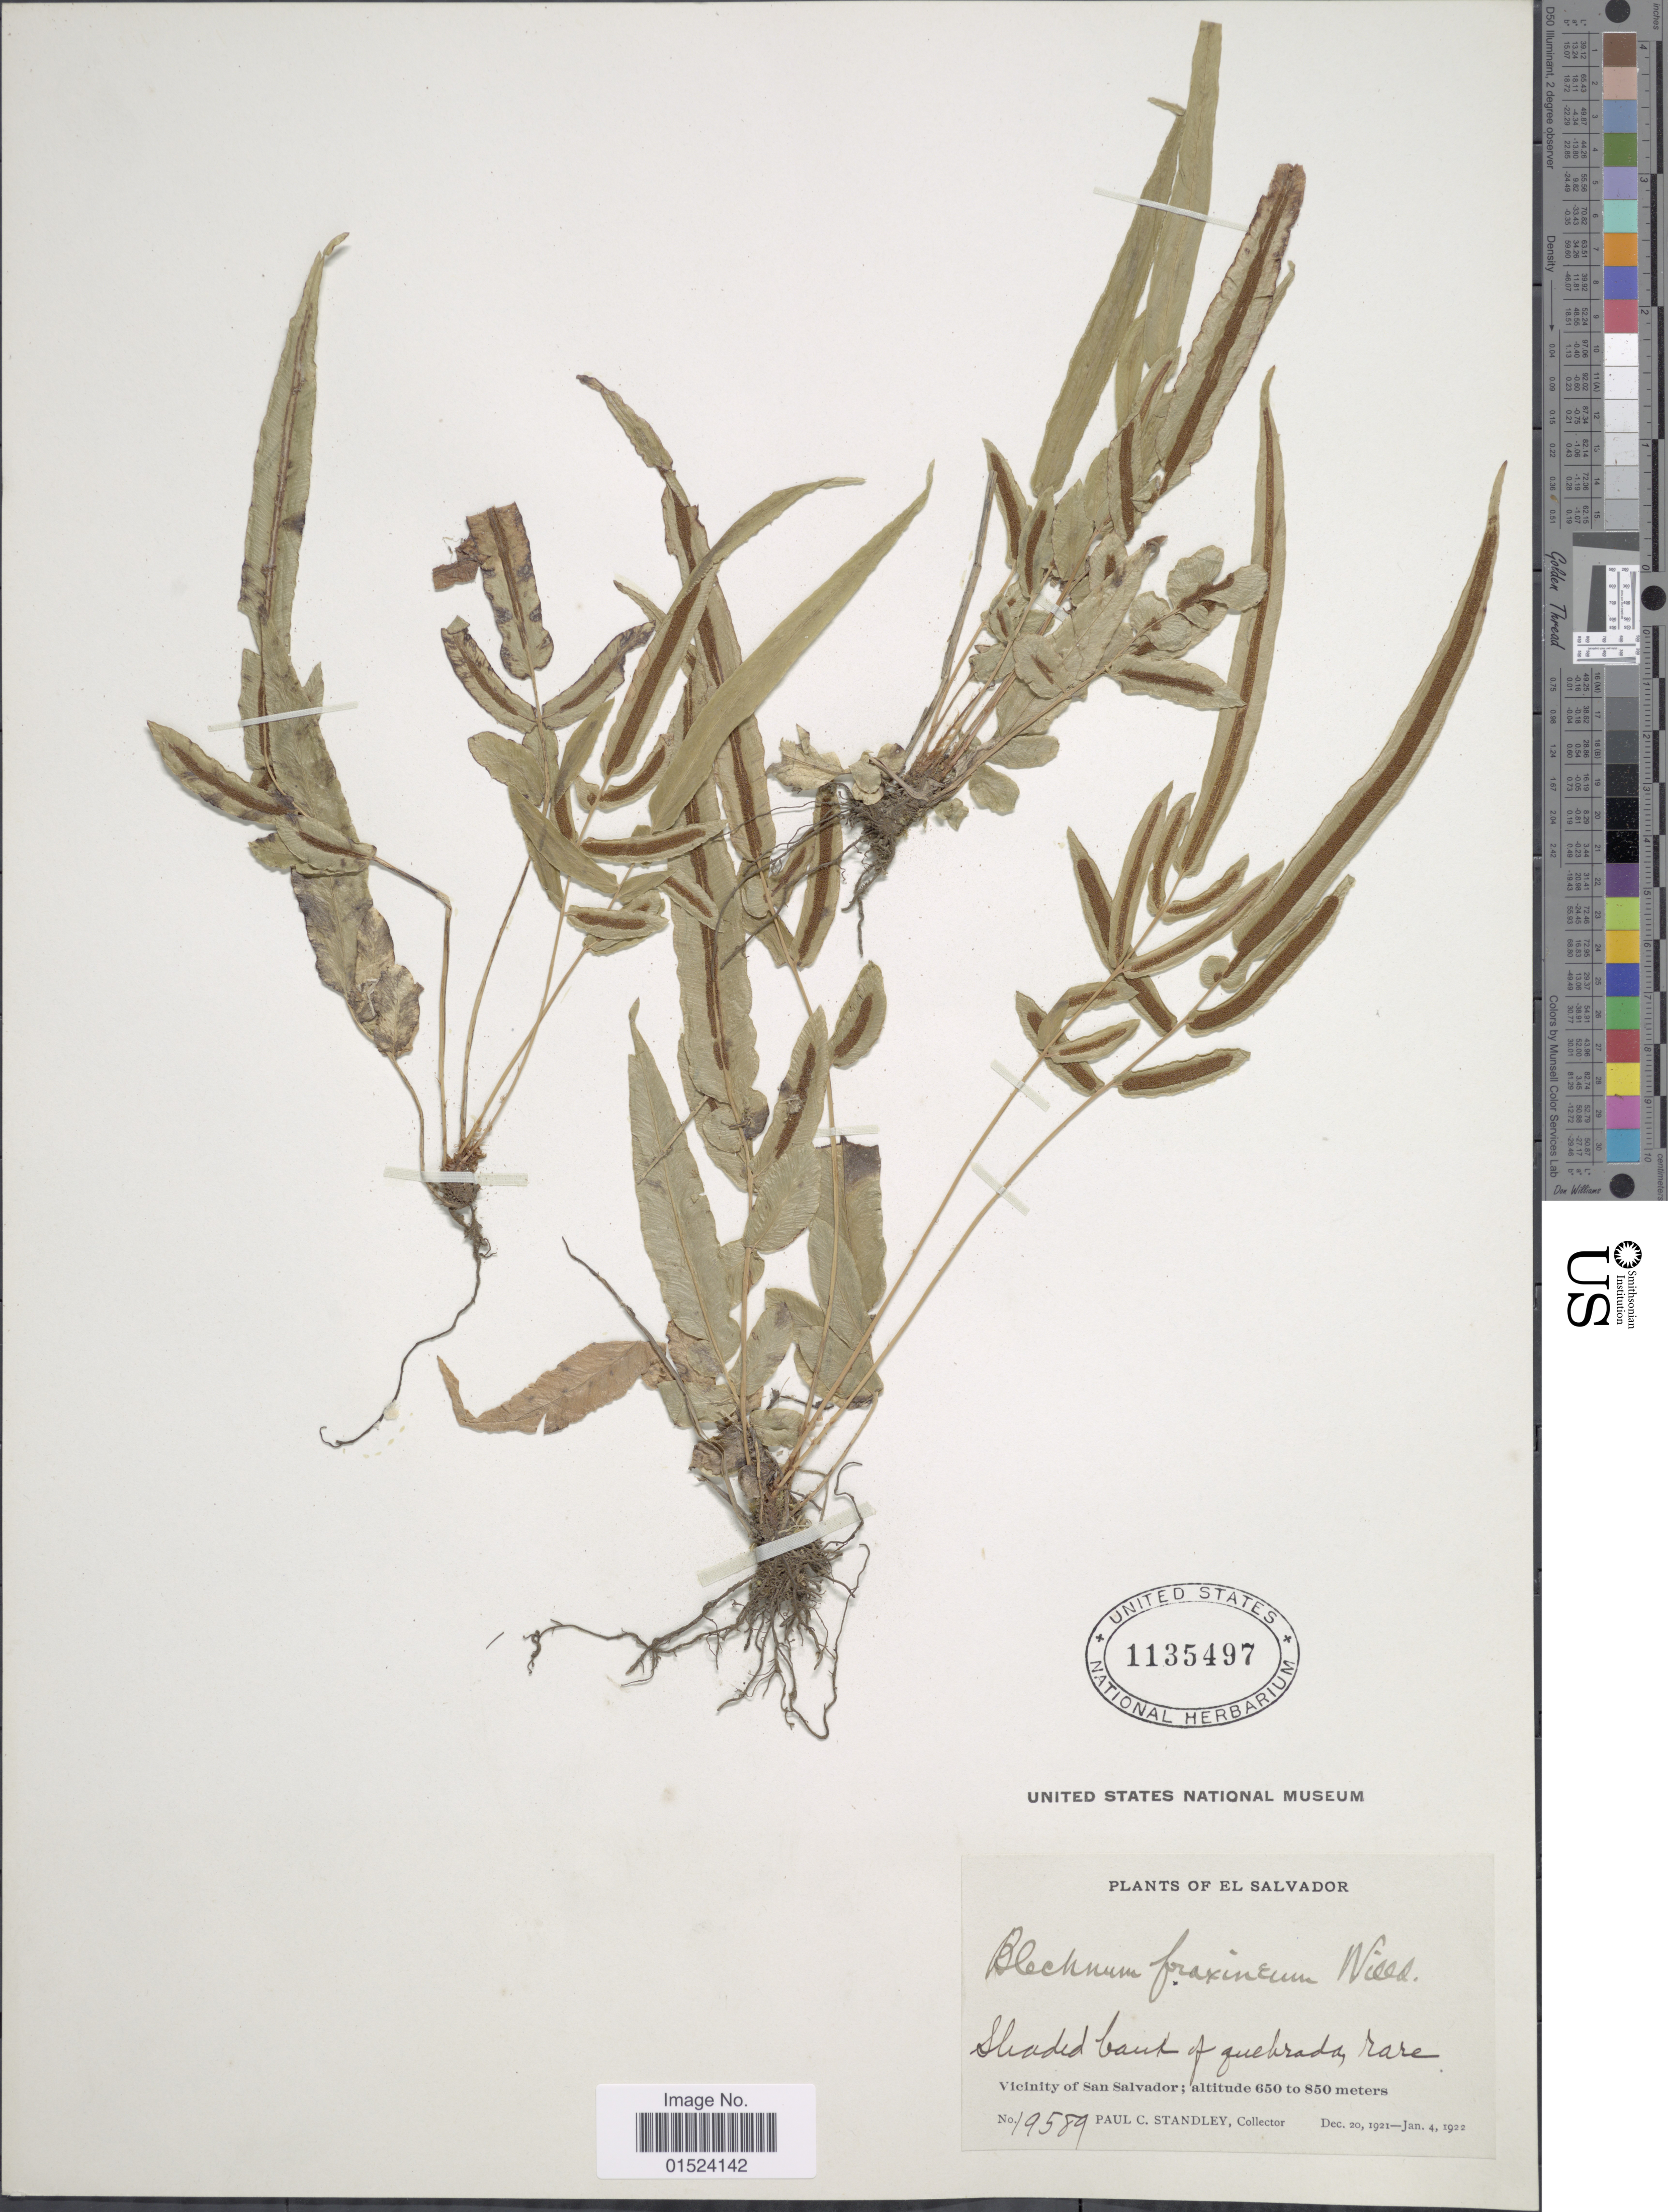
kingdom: Plantae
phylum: Tracheophyta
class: Polypodiopsida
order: Polypodiales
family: Blechnaceae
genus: Blechnum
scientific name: Blechnum gracile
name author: Kaulf.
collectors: P. C. Standley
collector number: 19589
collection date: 1921-12-20/1922-01-04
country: El Salvador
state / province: San Salvador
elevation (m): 650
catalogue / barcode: US 1135497